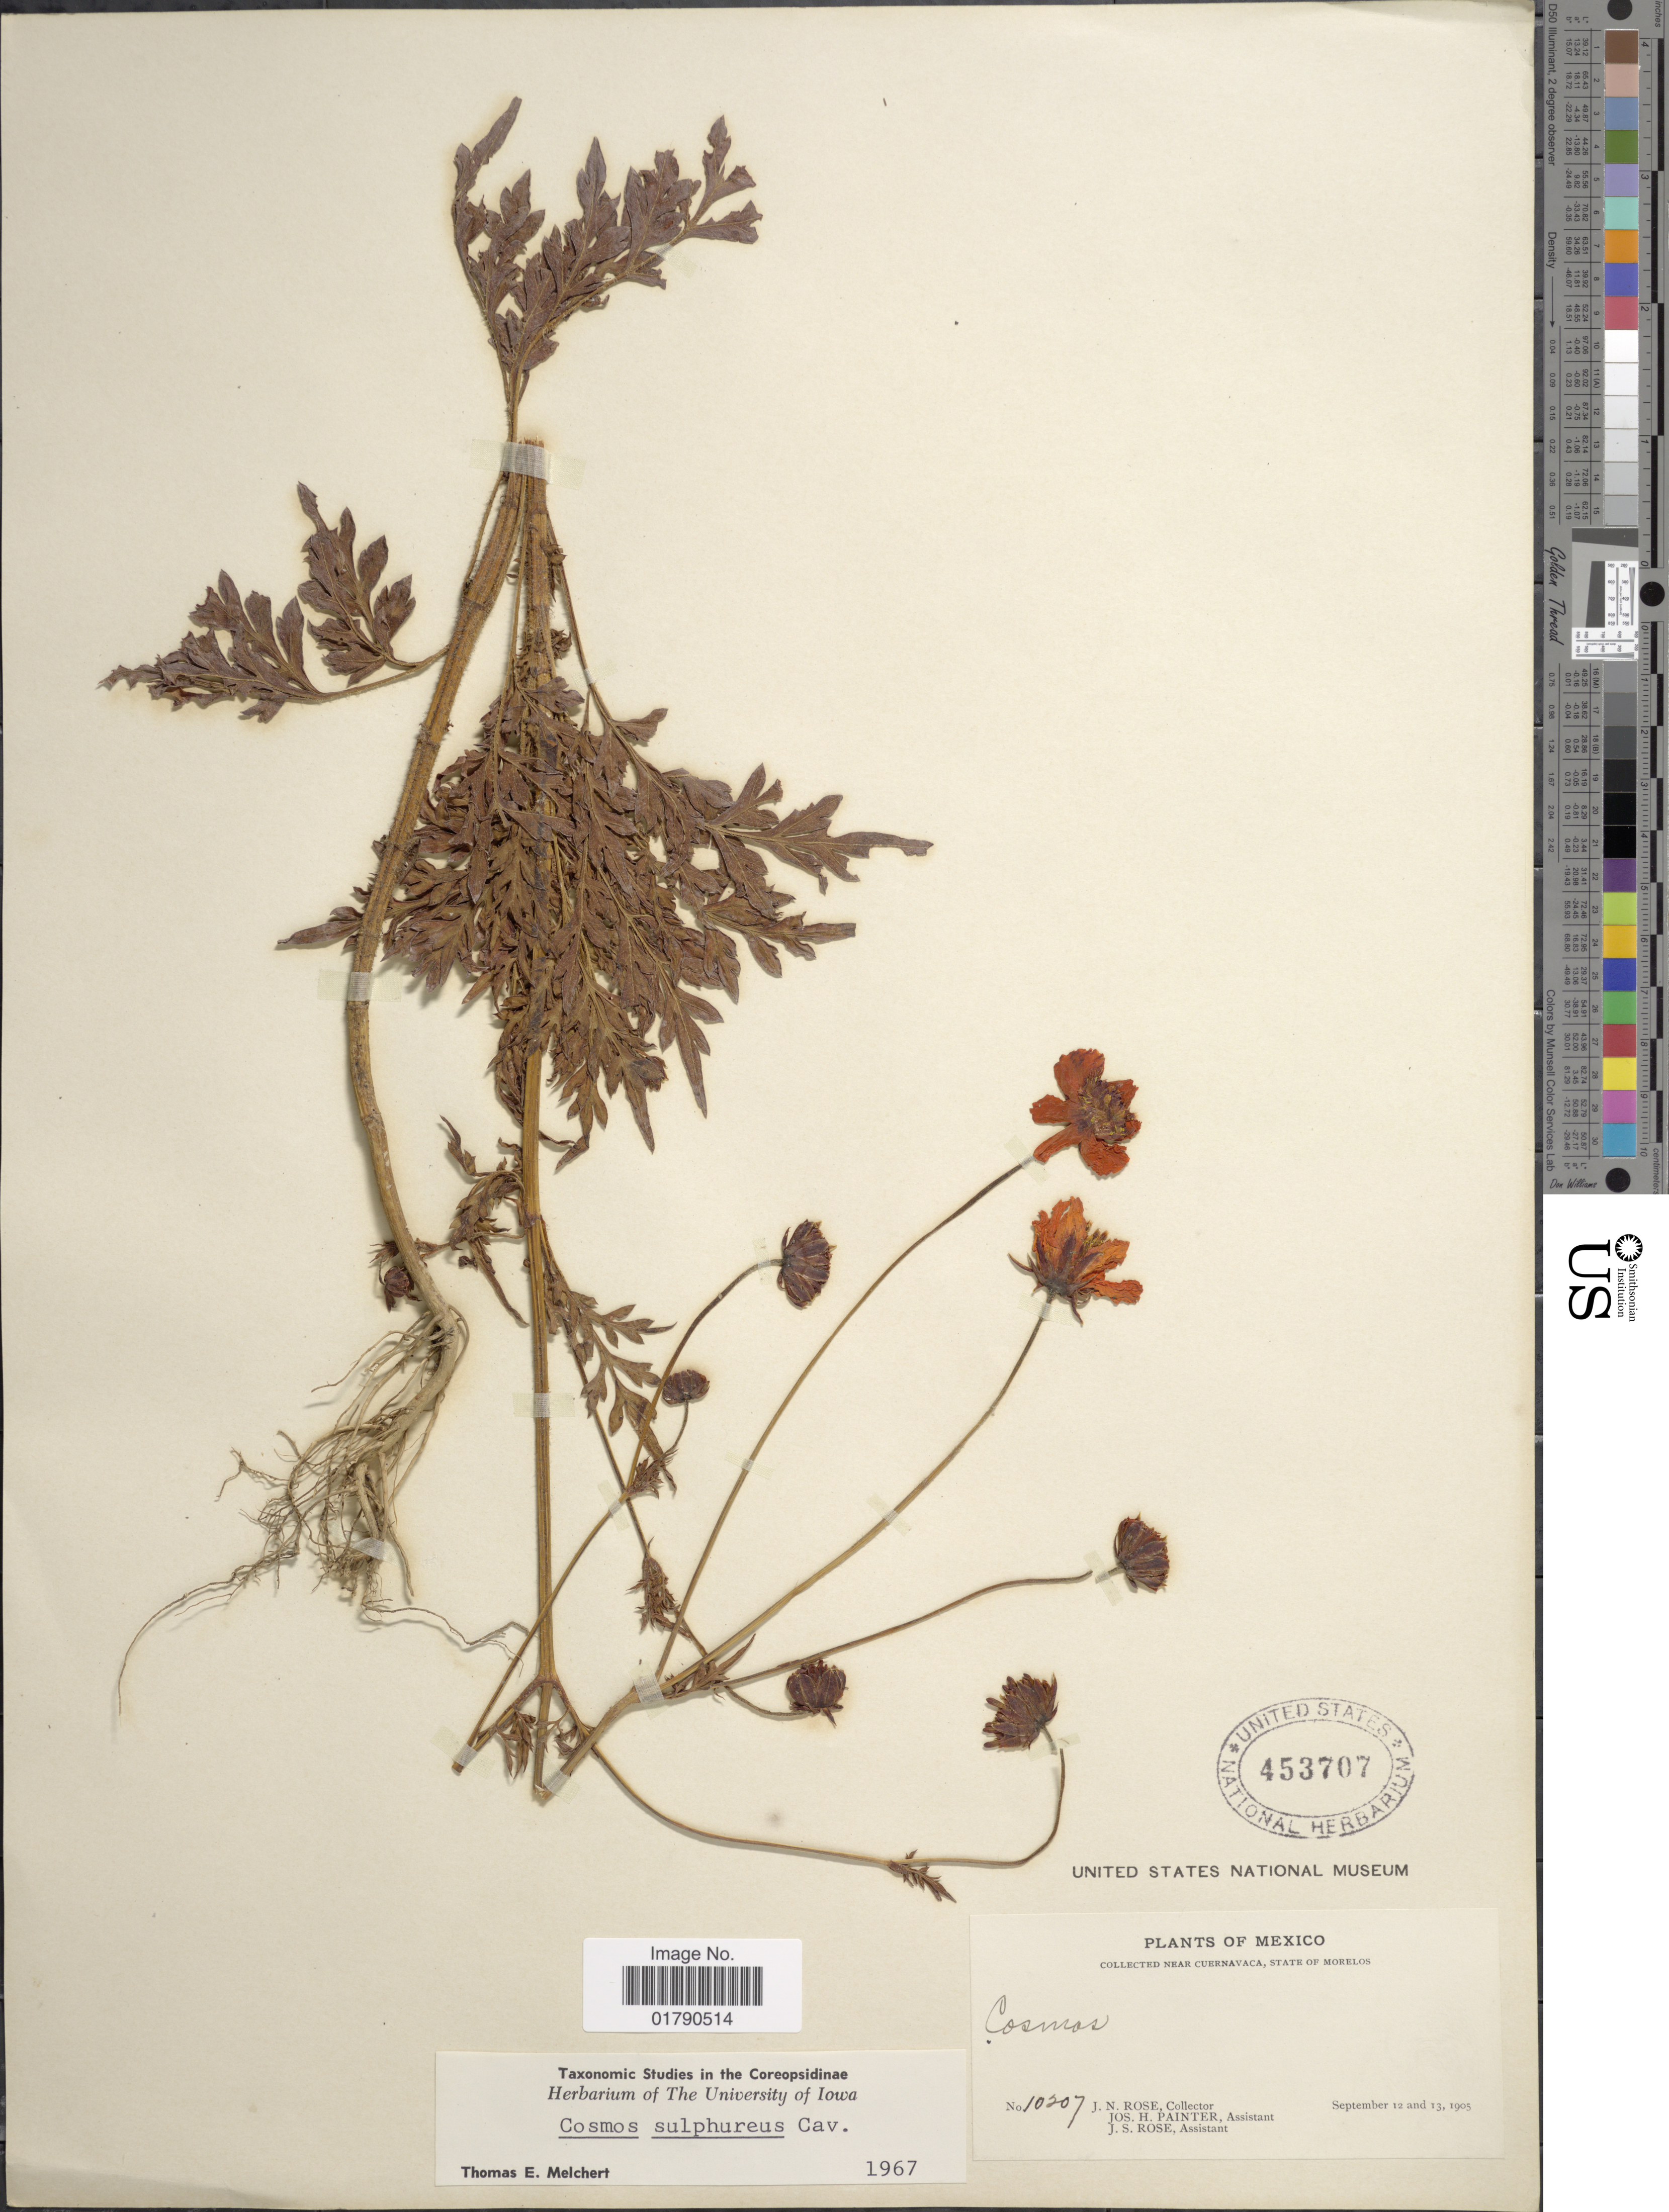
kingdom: Plantae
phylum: Tracheophyta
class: Magnoliopsida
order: Asterales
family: Asteraceae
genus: Cosmos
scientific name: Cosmos sulphureus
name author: Cav.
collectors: J. N. Rose, J. H. Painter & J. S. Rose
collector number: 10207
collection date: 1905-09-12/1905-09-13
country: Mexico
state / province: Morelos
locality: Near Cuernavaca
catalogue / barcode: US 453707